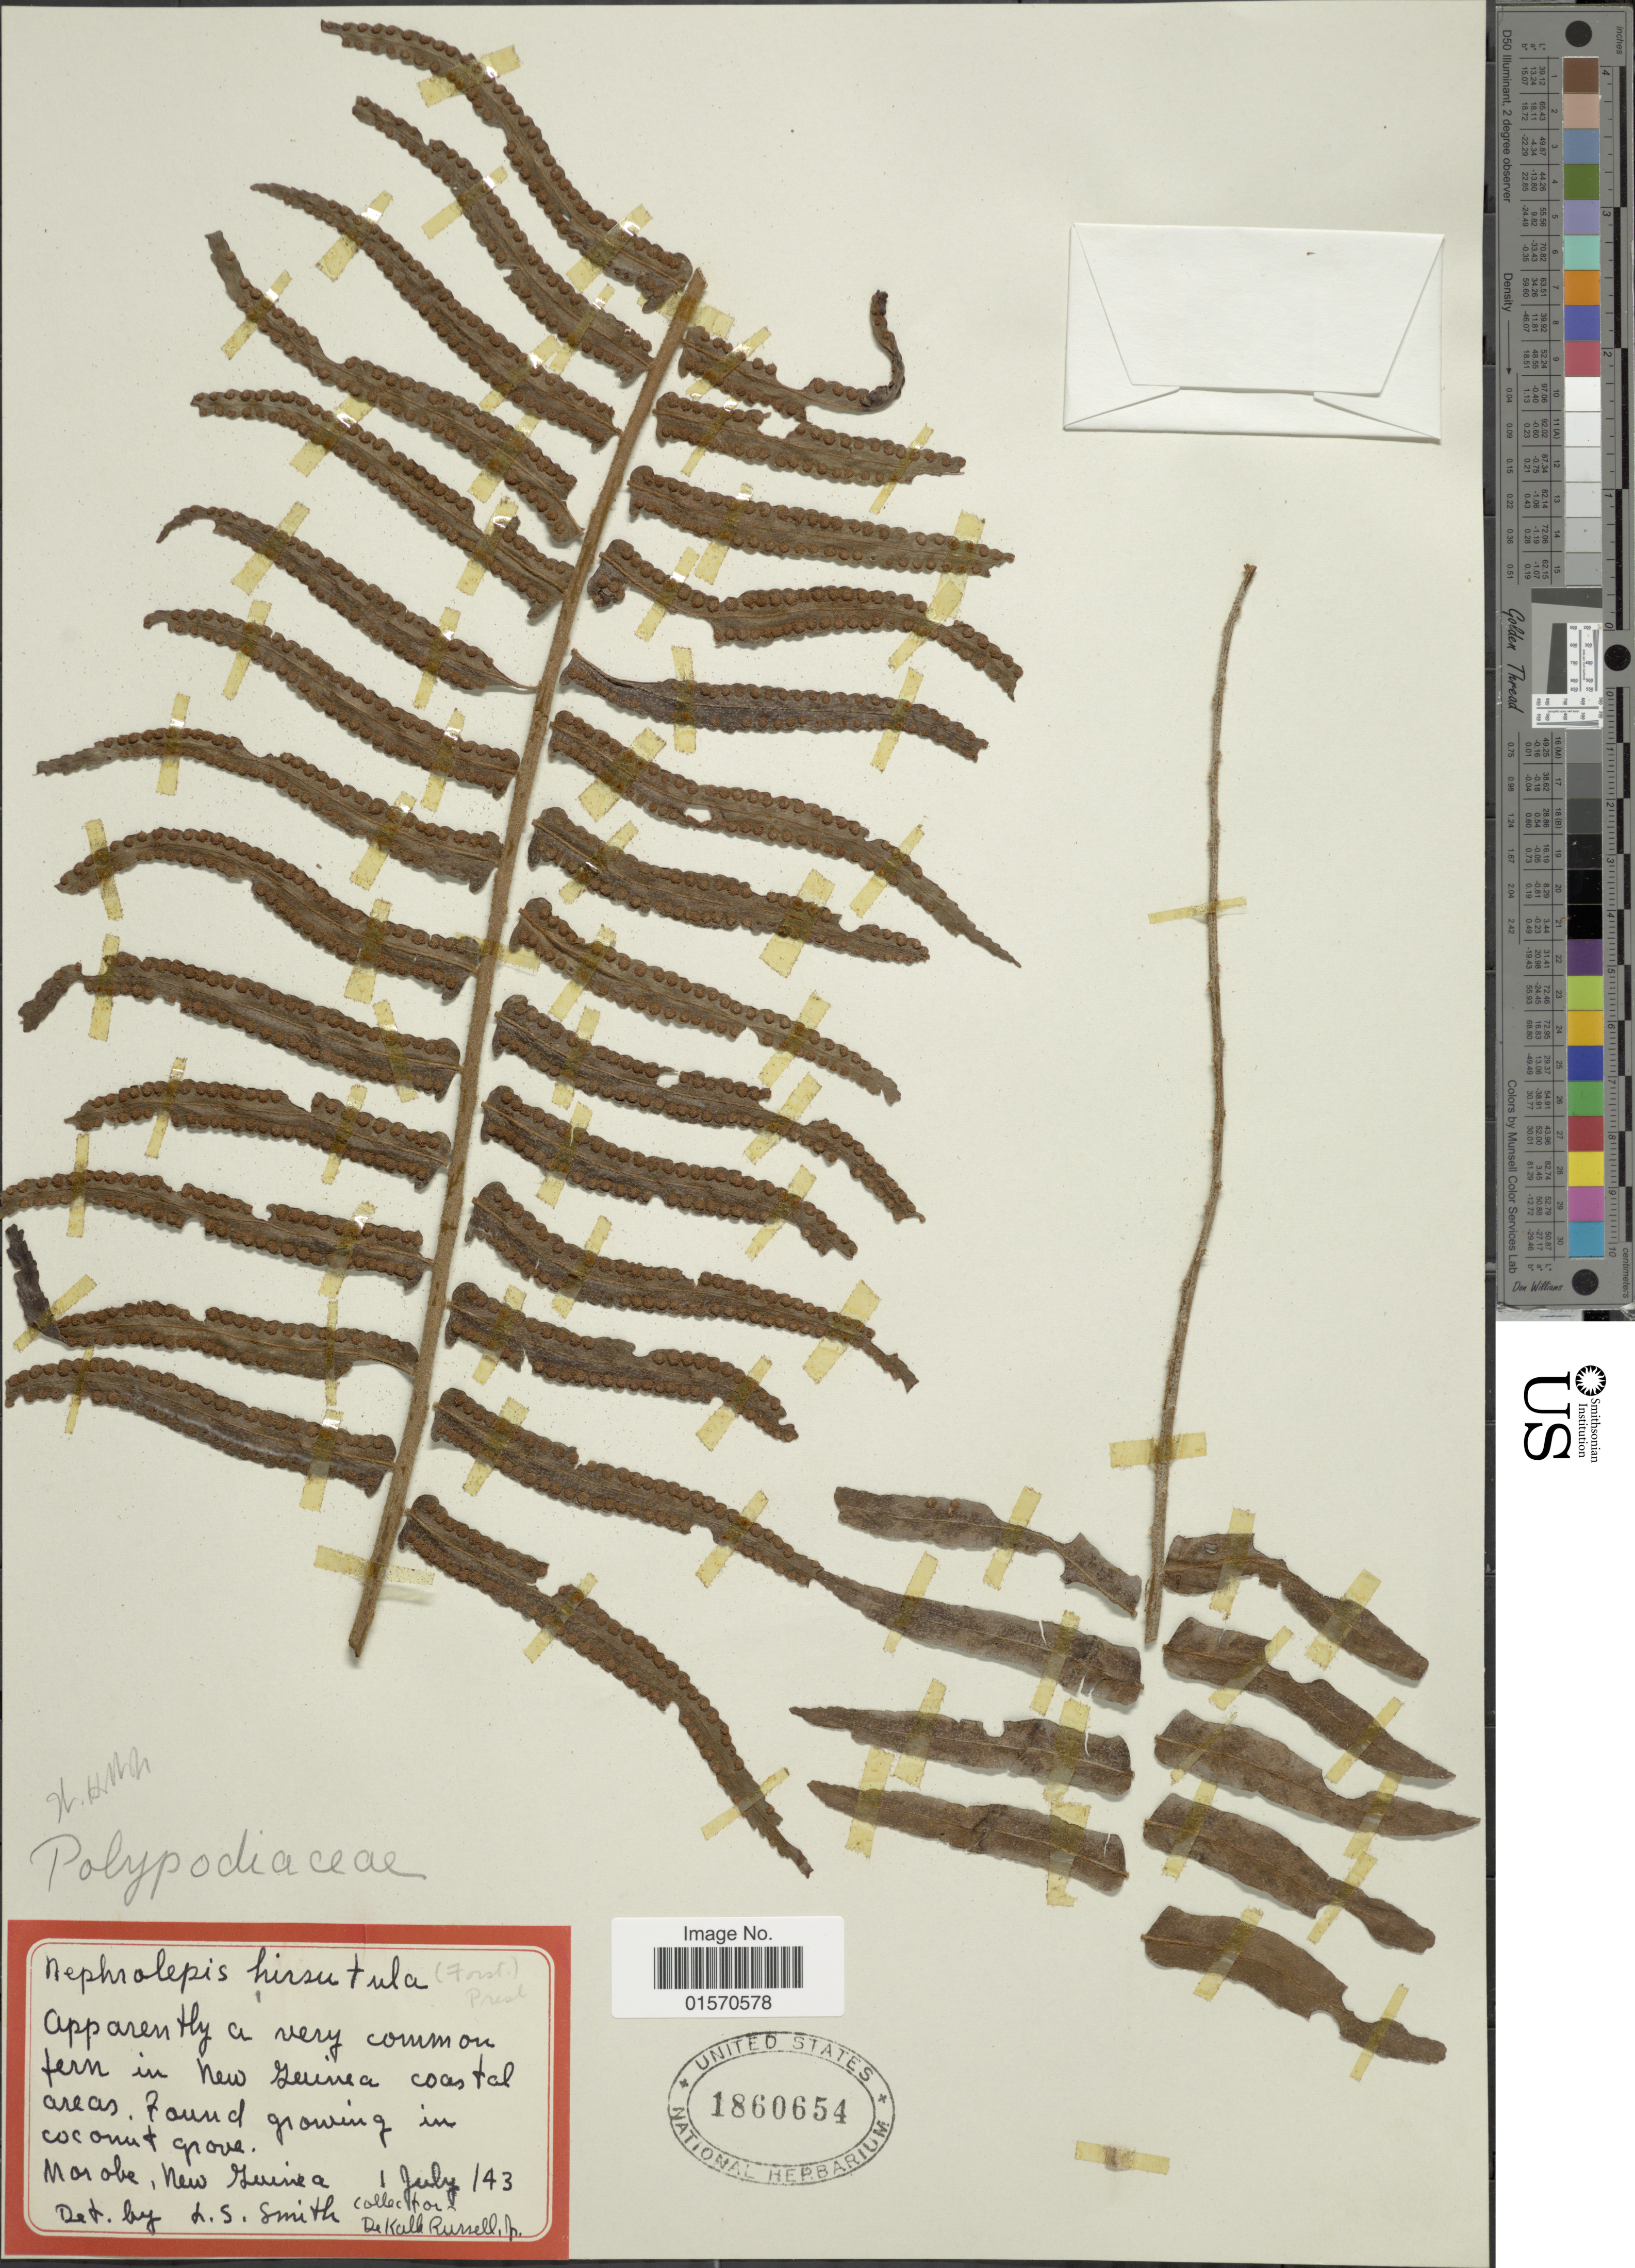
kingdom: Plantae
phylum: Tracheophyta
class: Polypodiopsida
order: Polypodiales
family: Nephrolepidaceae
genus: Nephrolepis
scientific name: Nephrolepis hirsutula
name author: (G. Forst.) C. Presl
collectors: D. K. Russell Jr.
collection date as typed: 1 july 143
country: Papua New Guinea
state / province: Morobe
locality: New Guinea coastal areas. Coconut grove. New Guinea [interpreted]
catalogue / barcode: US 1860654